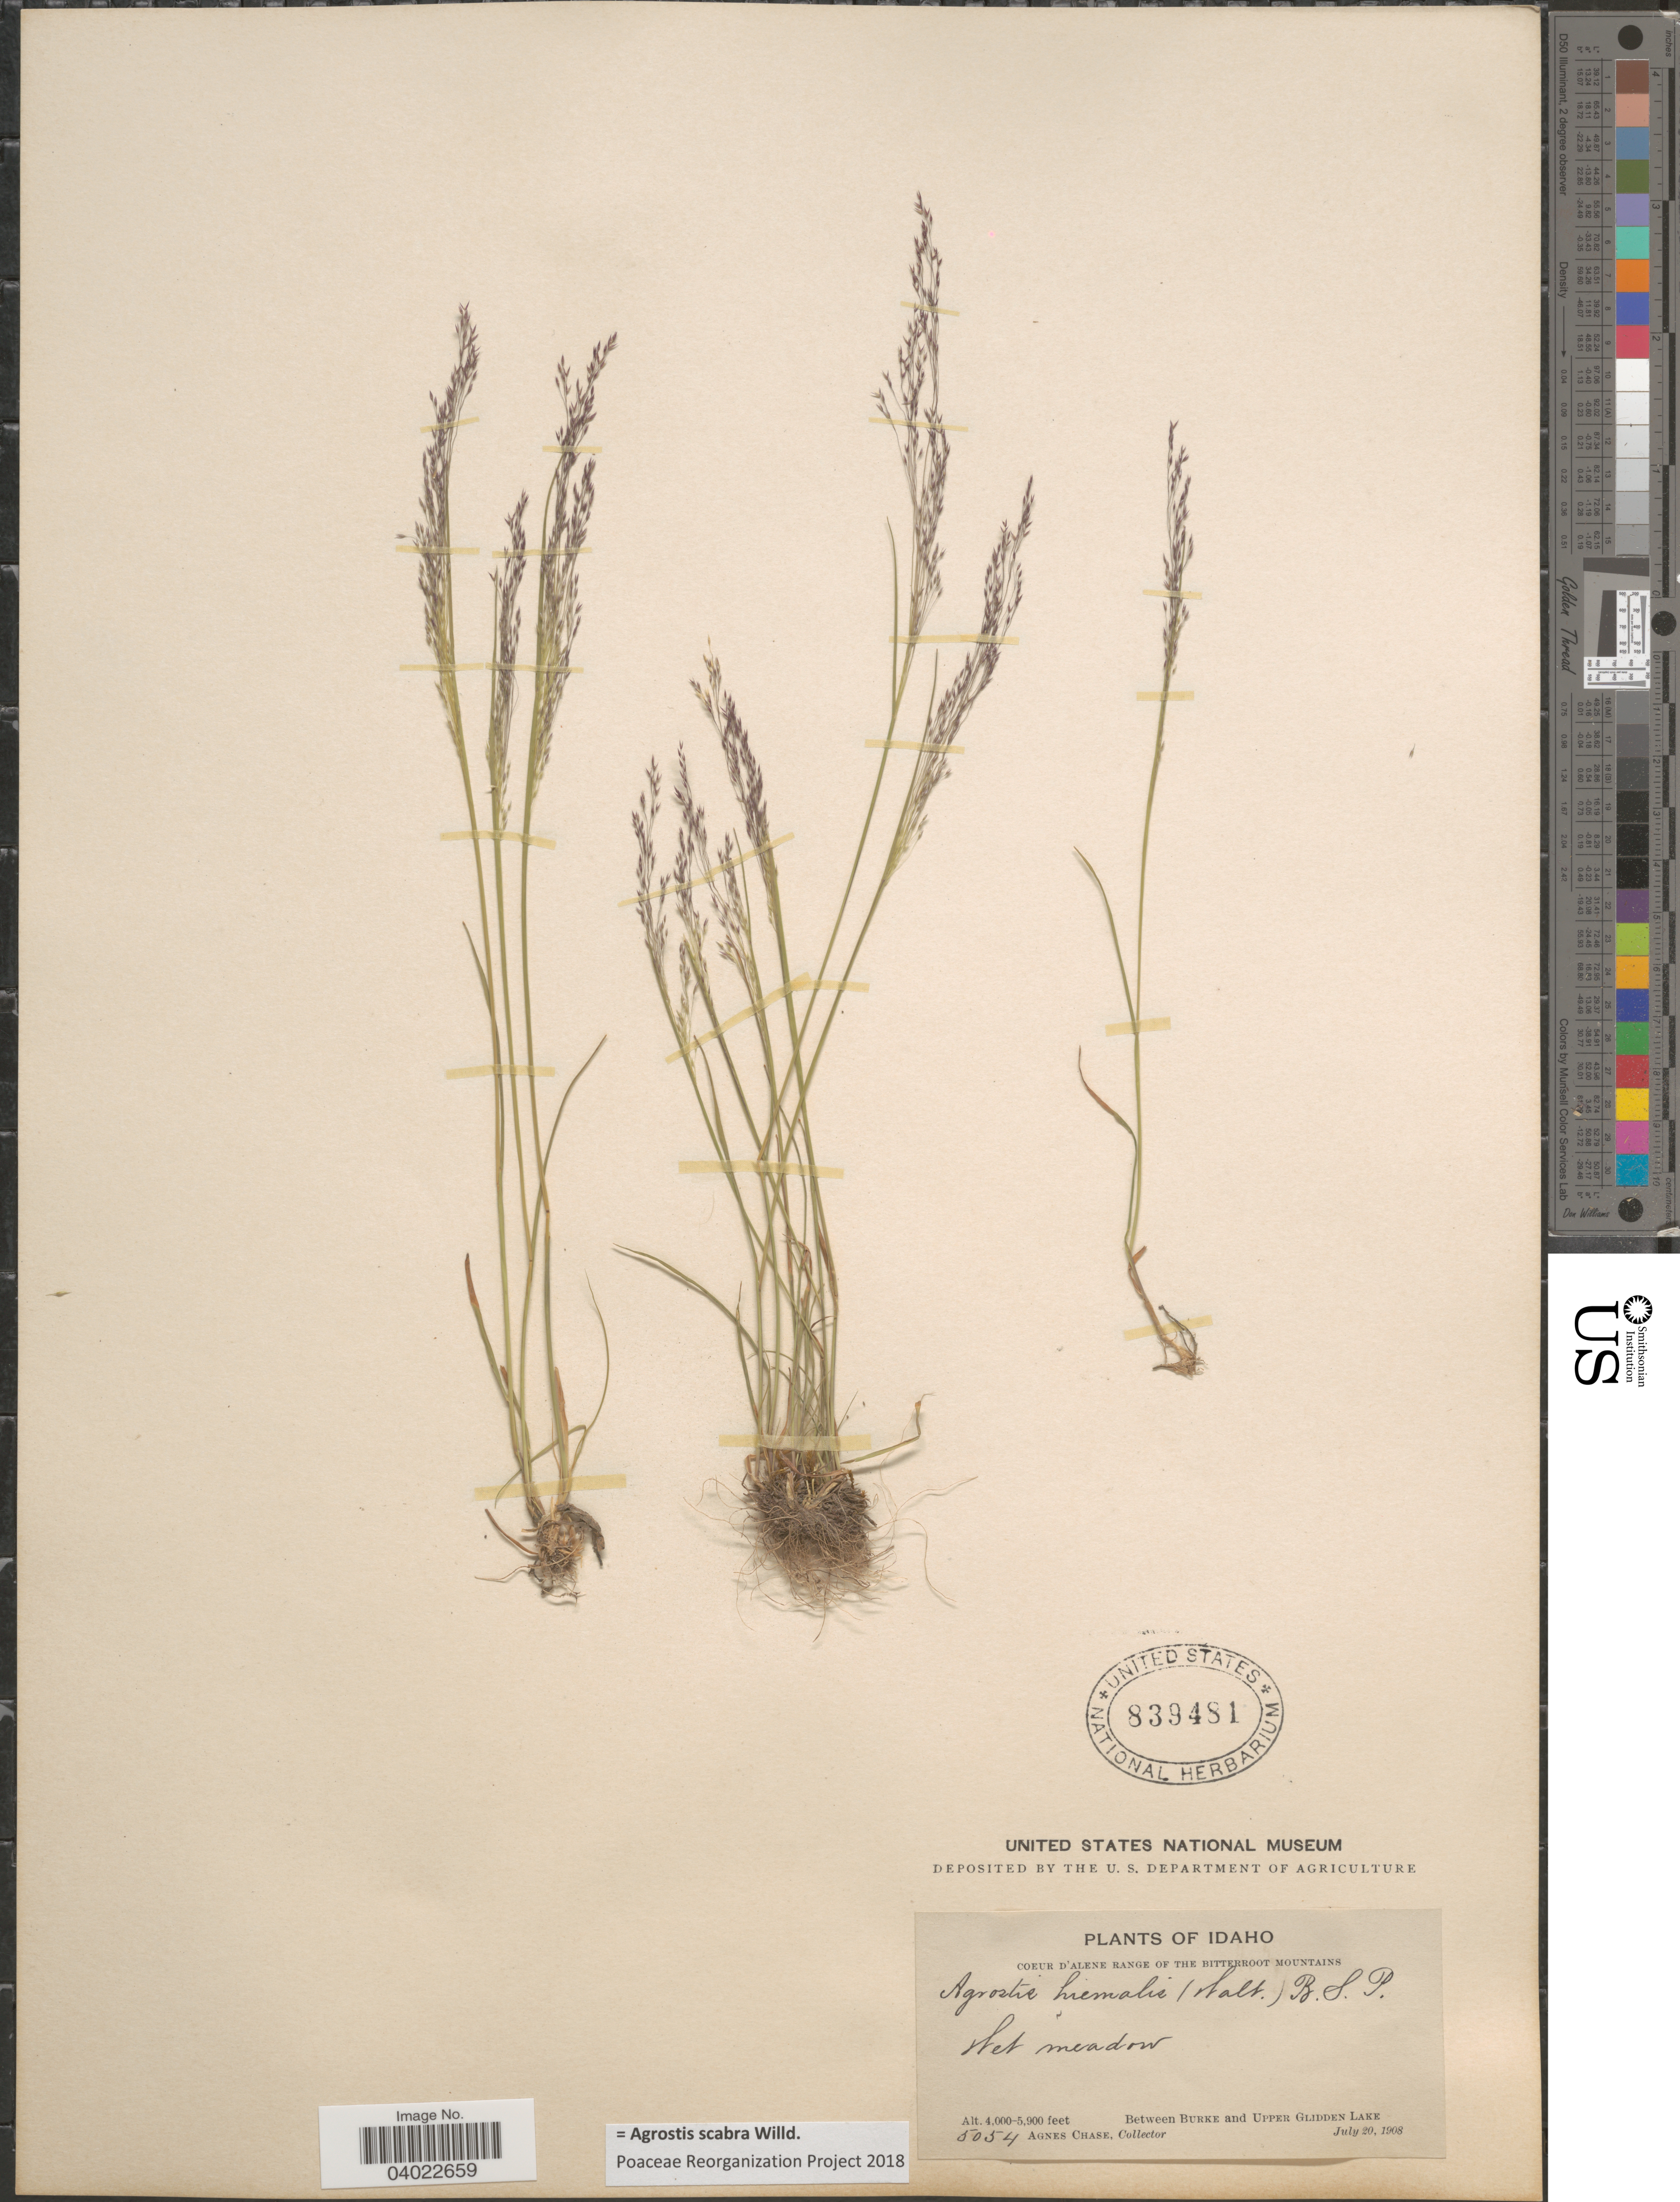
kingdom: Plantae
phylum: Tracheophyta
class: Liliopsida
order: Poales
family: Poaceae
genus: Agrostis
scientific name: Agrostis scabra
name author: Willd.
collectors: A. Chase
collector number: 5054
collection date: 1908-07-20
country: United States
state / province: Idaho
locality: Coeur d'Alene Range of the Bitterroot Mountains. Between Burke and Upper Glidden Lake.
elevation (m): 1219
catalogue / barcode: US 839481